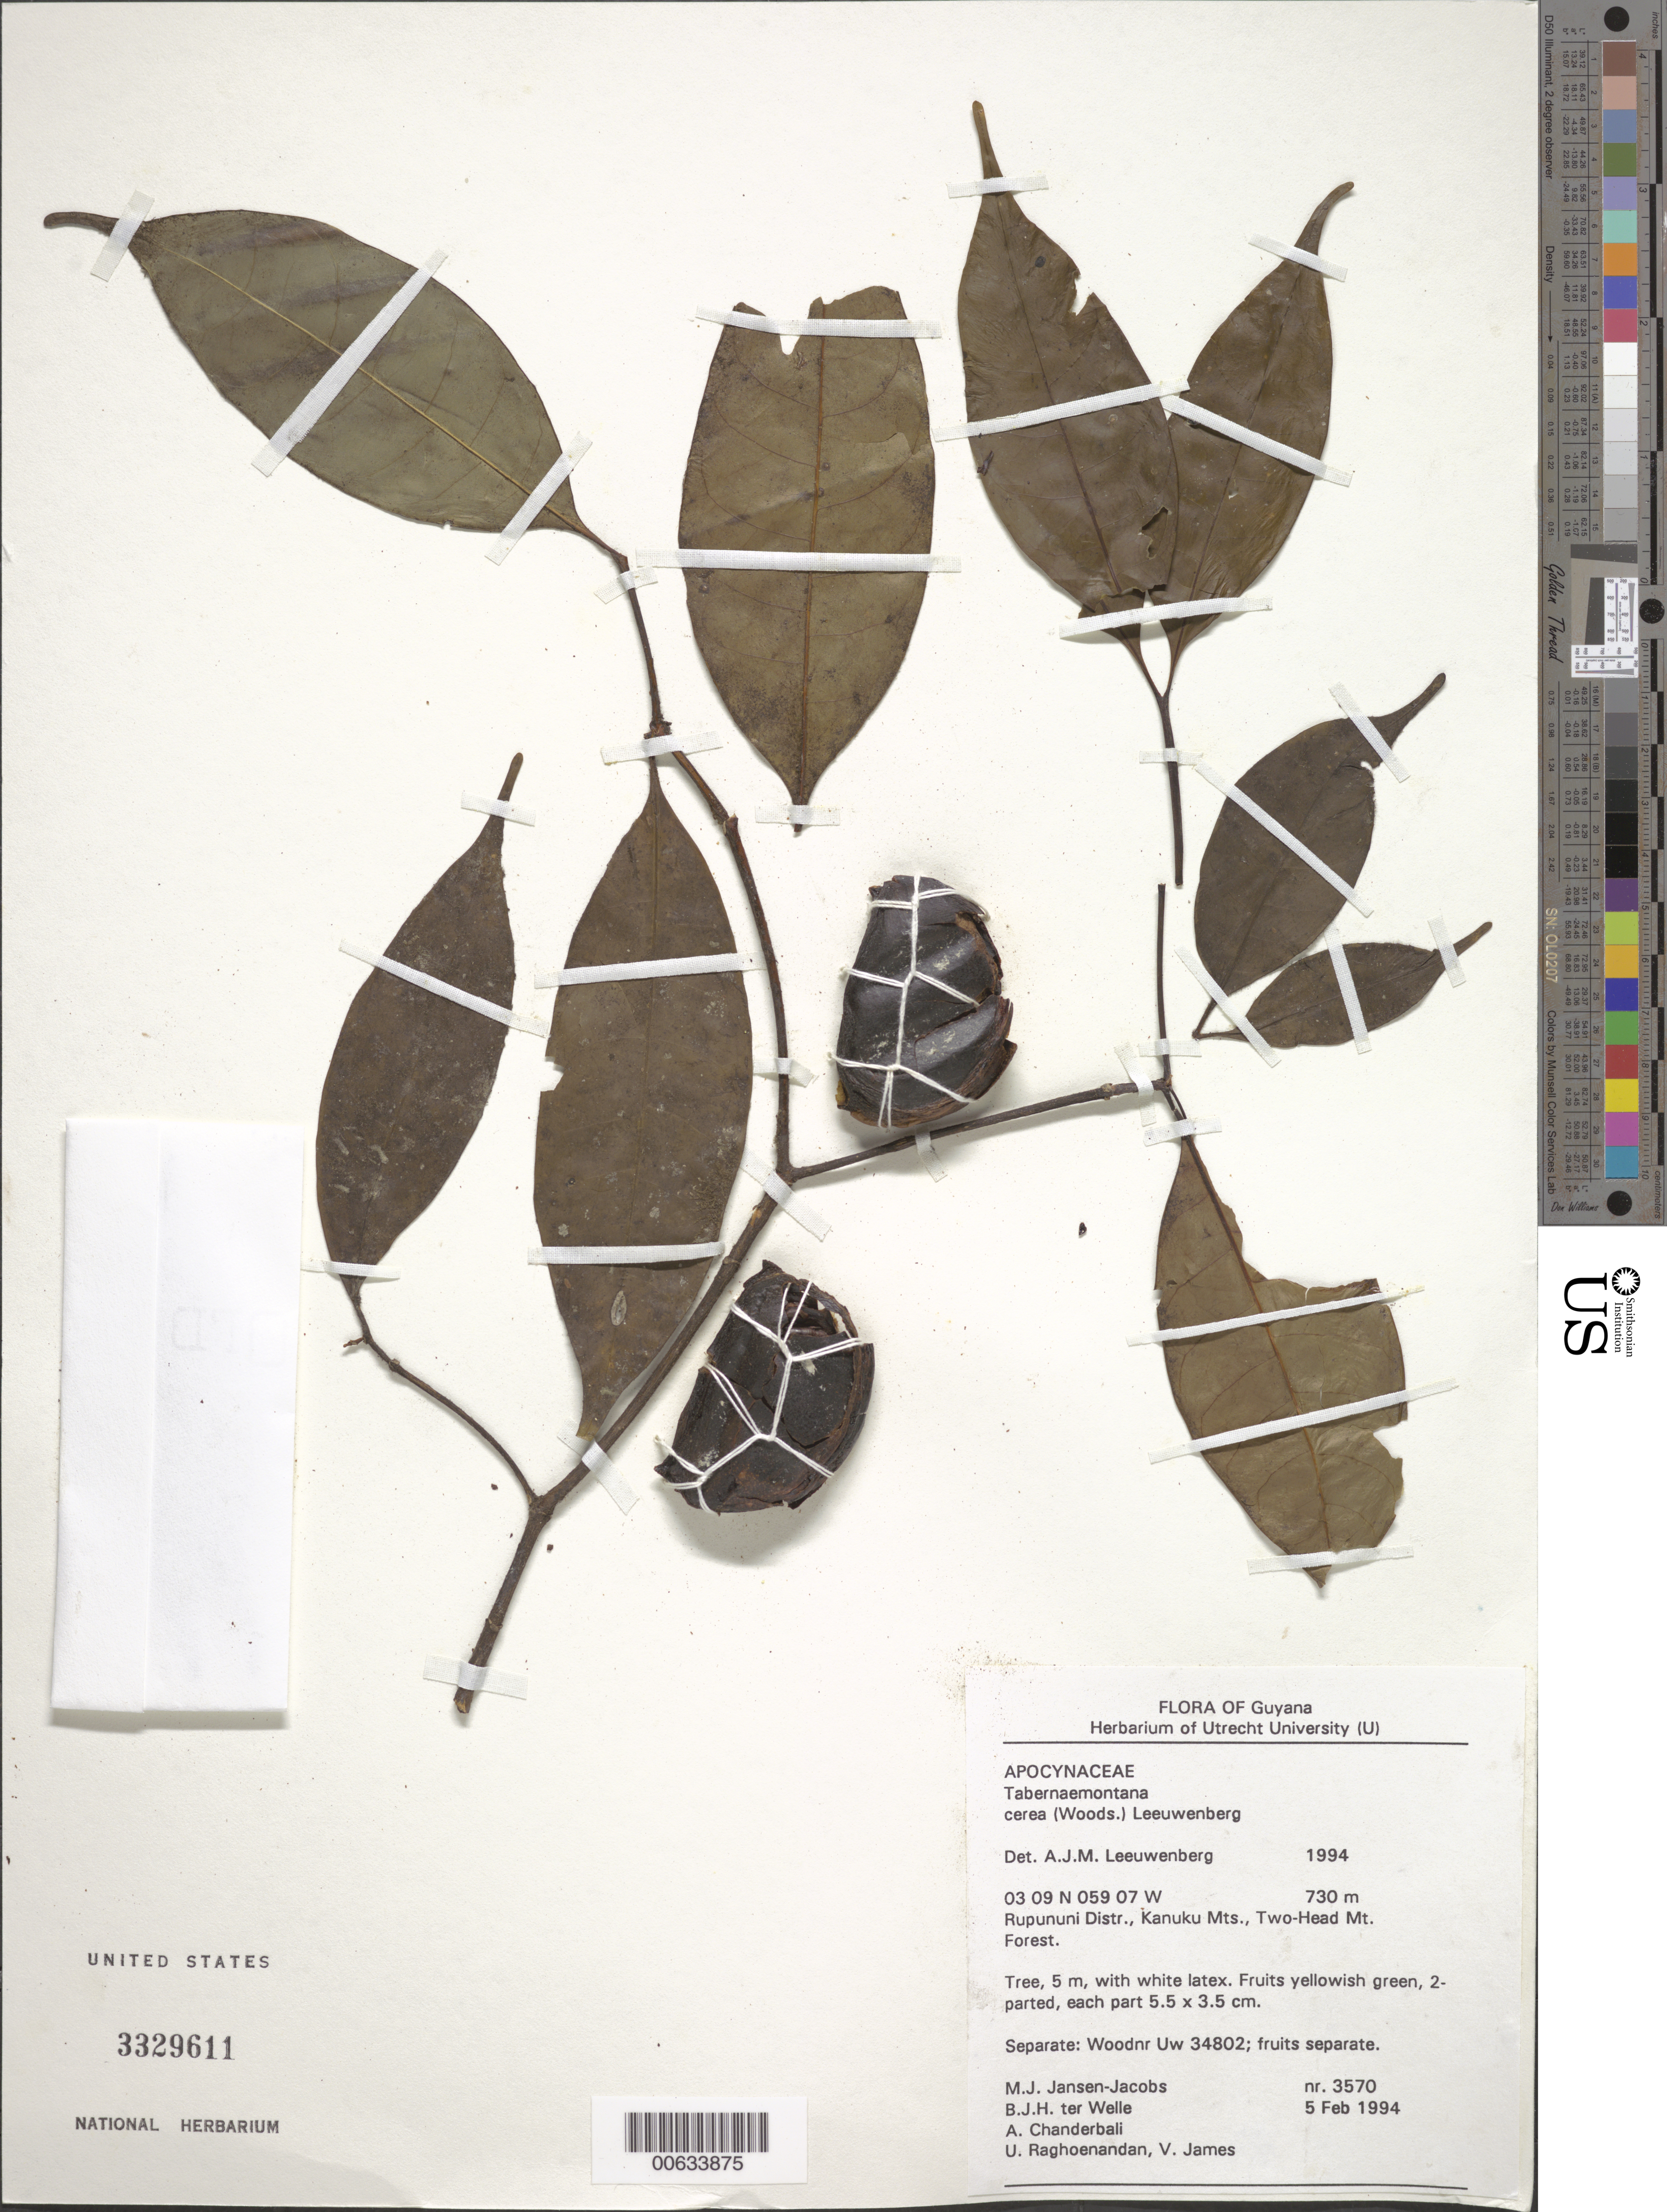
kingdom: Plantae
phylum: Tracheophyta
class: Magnoliopsida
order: Gentianales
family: Apocynaceae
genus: Tabernaemontana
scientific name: Tabernaemontana cerea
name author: (Woodson) Leewenberg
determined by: Leeuwenberg, A. J. M.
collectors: M. J. Jansen-Jacobs, B. Welle, A. S. Chanderbali, U. Raghoenandan & V. James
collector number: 3570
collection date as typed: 5-Feb-94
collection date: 1994-02-05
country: Guyana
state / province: U. Takutu-U. Essequibo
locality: Two-Head Mt., Kanuku Mts.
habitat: Forest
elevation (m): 730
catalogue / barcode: US 3329611